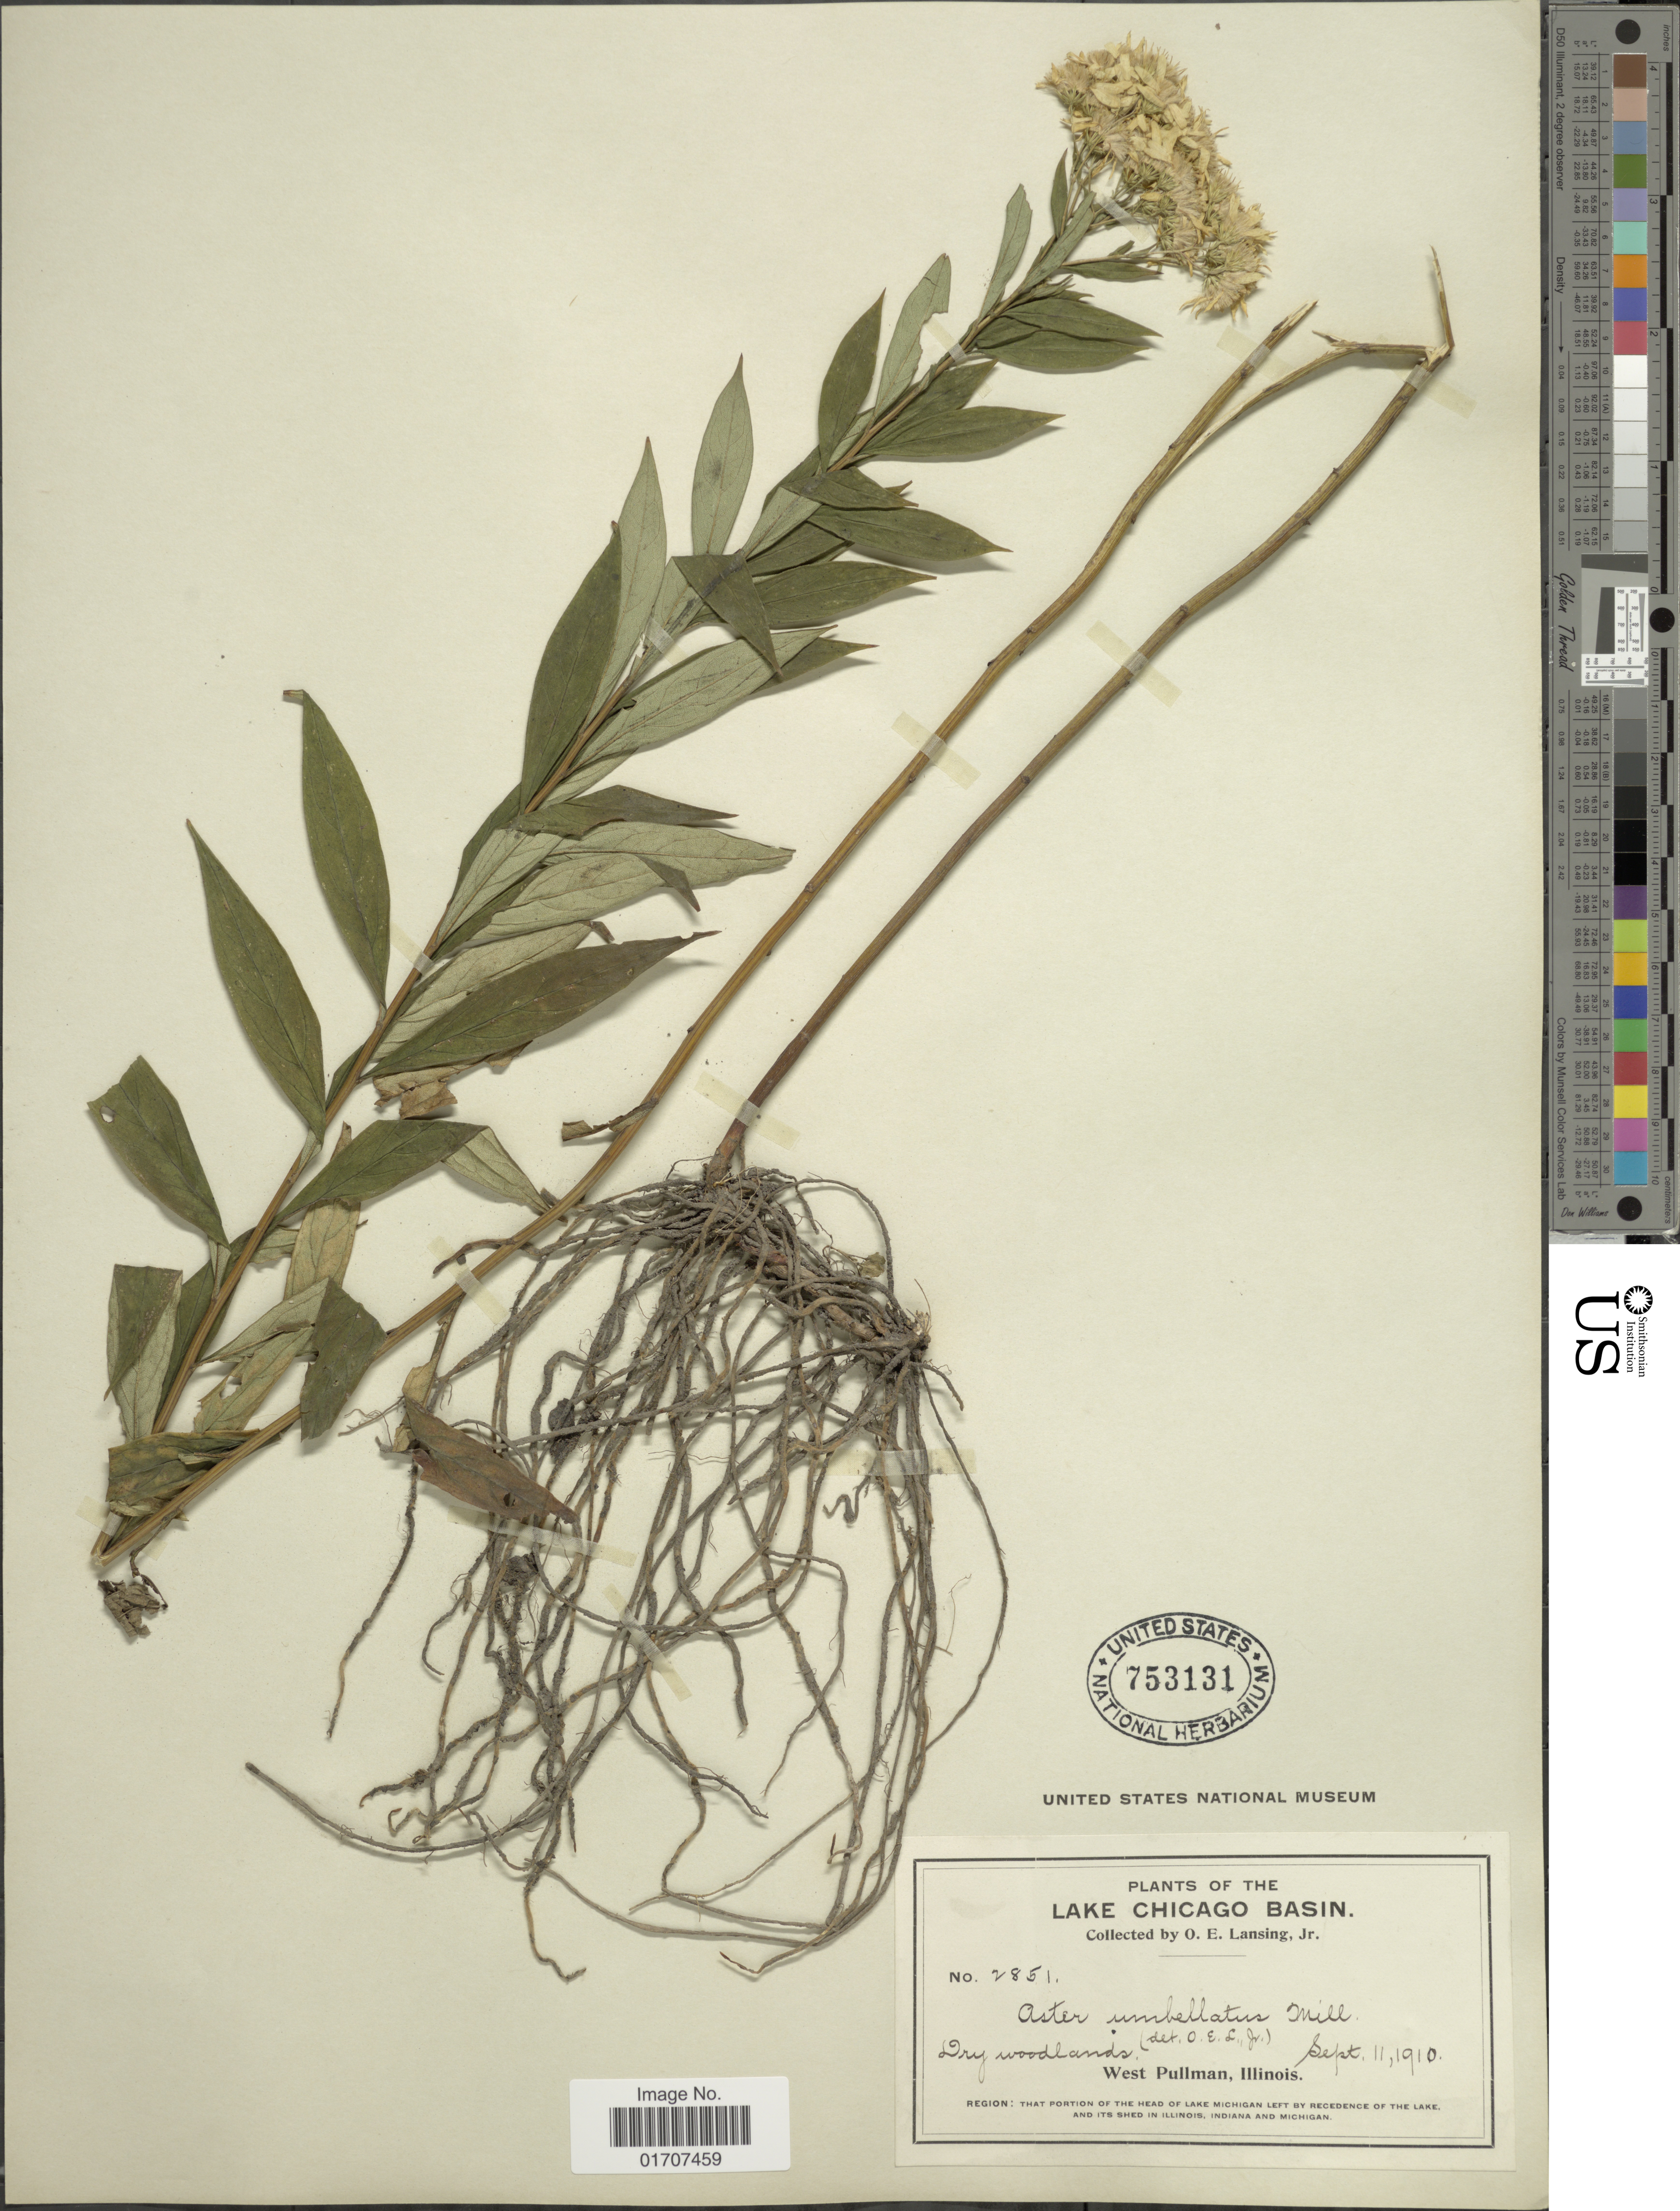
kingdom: Plantae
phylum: Tracheophyta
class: Magnoliopsida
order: Asterales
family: Asteraceae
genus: Doellingeria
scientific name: Doellingeria umbellata var. umbellata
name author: Nees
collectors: O. Lansing Jr.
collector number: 285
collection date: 1910-09-11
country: United States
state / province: Illinois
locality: Lake Chicago Basin, West Pullman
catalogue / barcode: US 753131